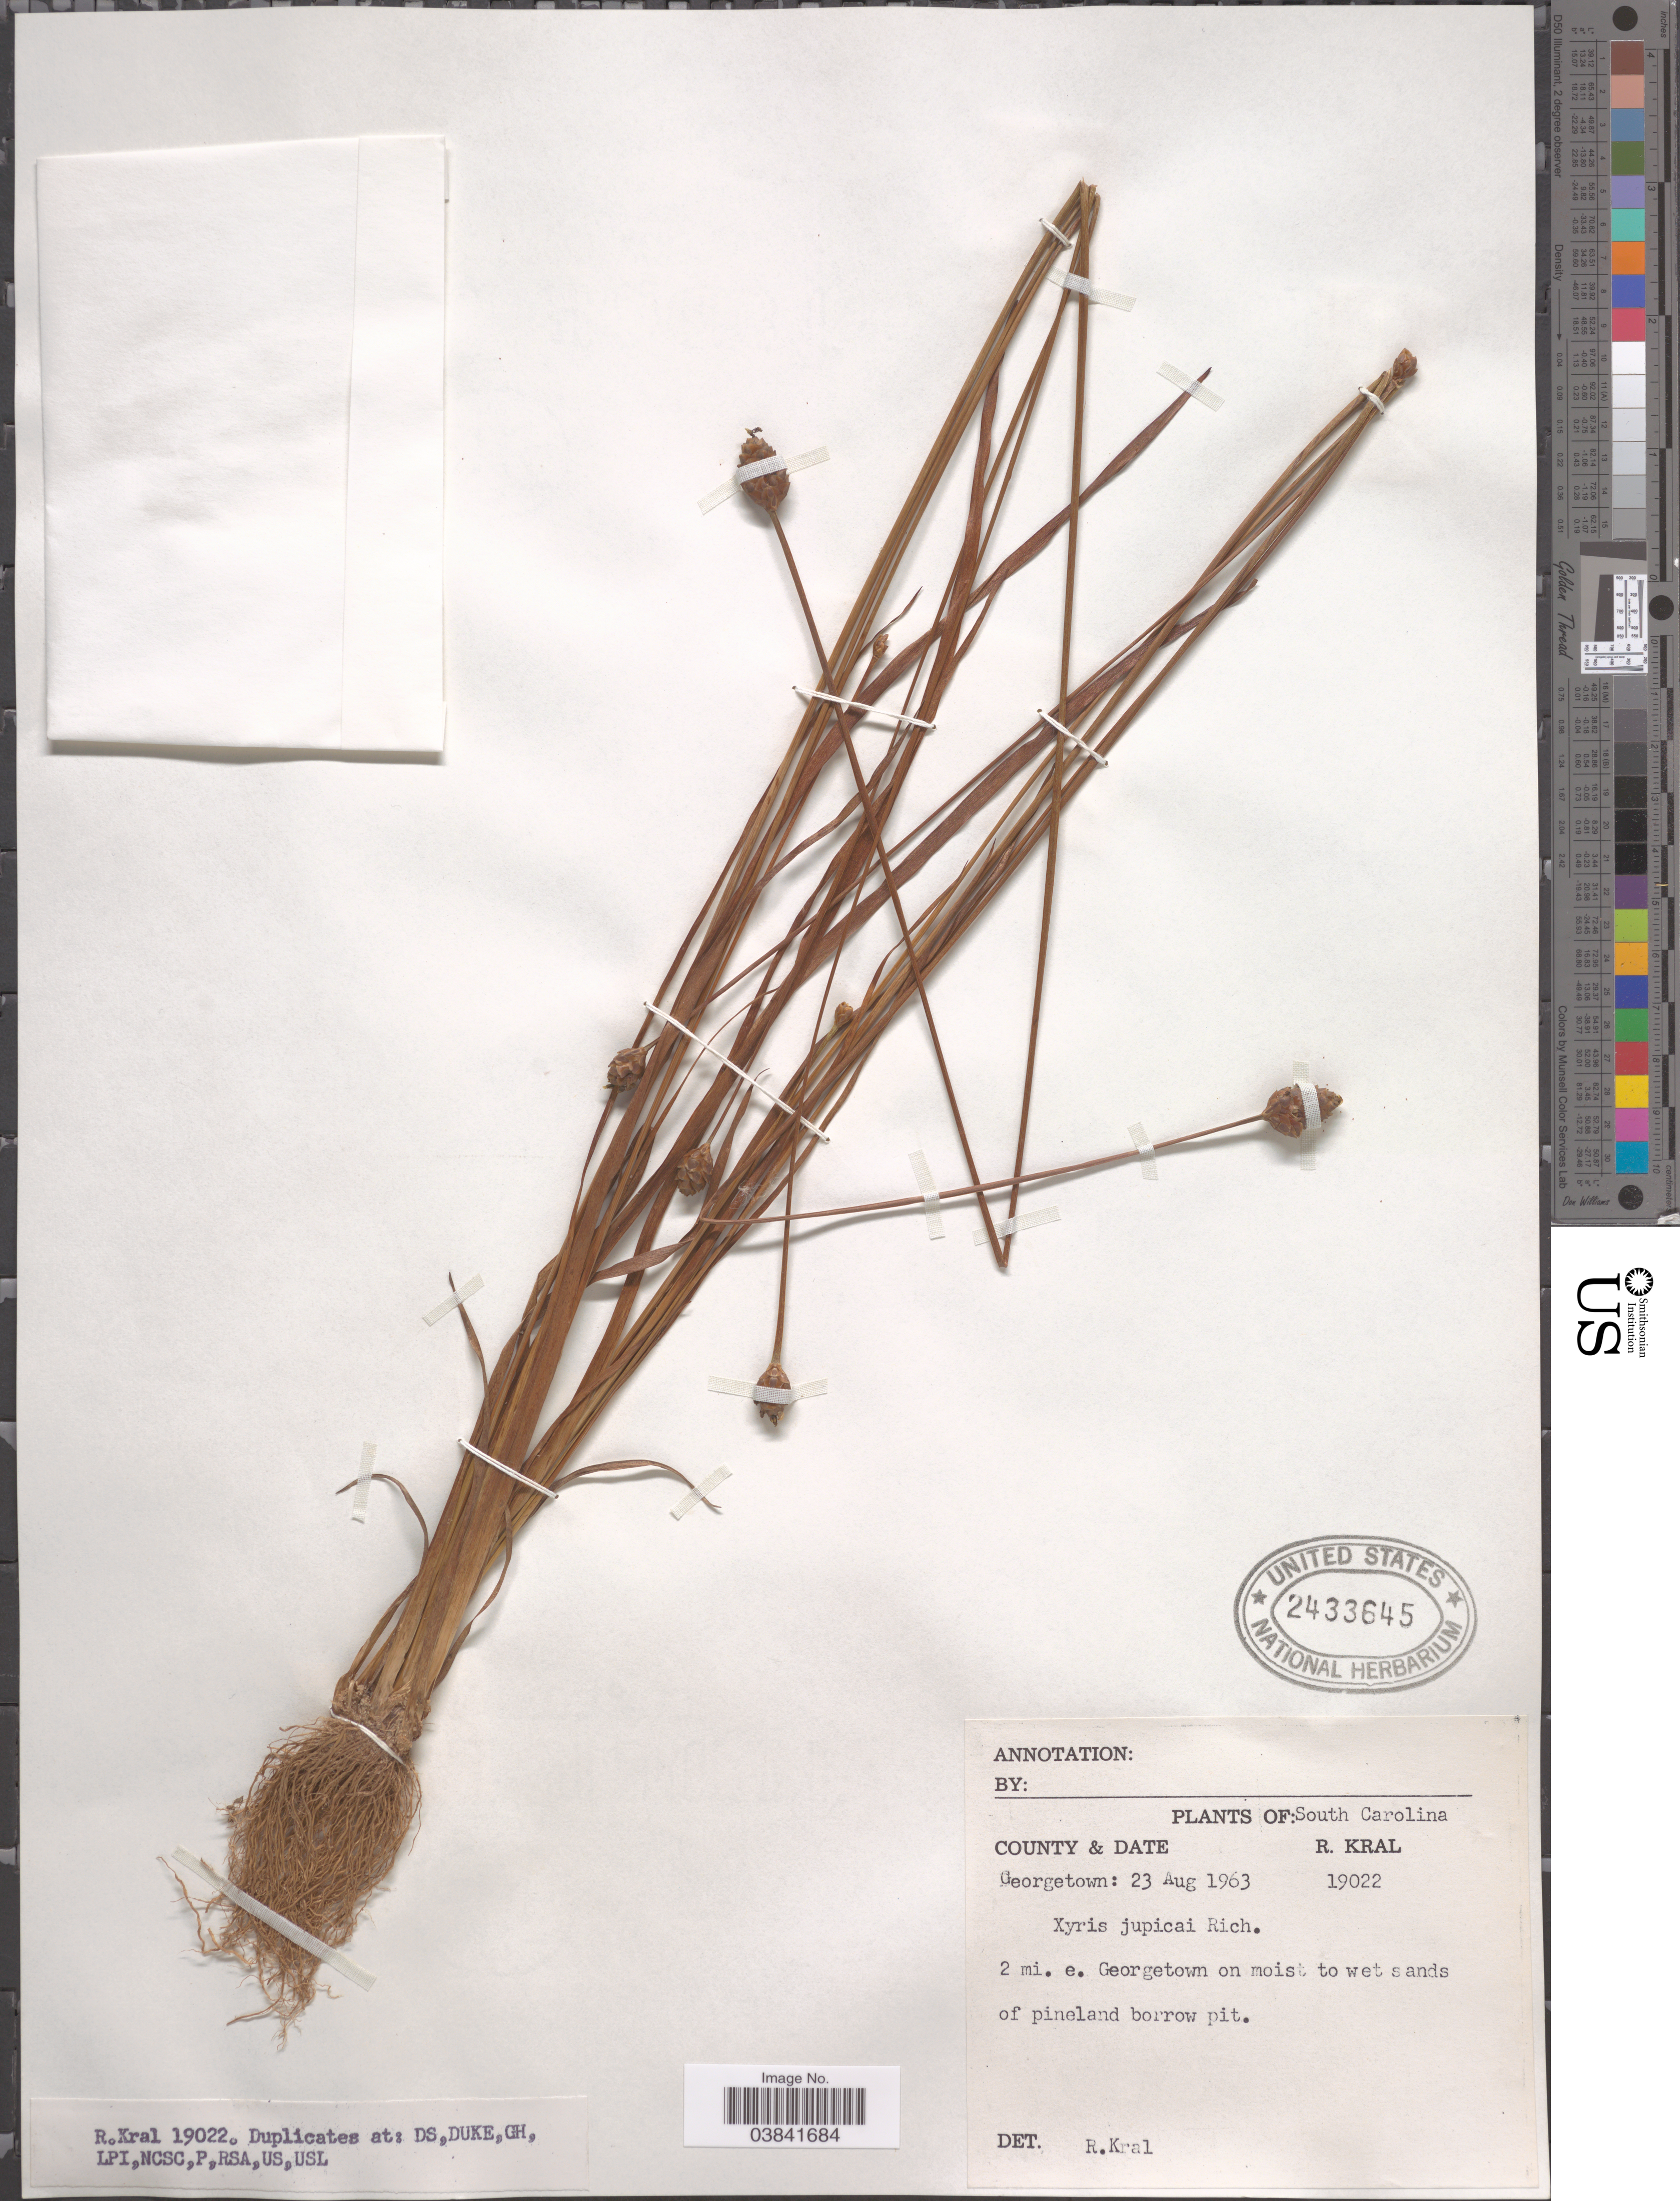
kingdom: Plantae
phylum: Tracheophyta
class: Liliopsida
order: Poales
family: Xyridaceae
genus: Xyris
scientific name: Xyris jupicai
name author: Rich.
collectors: R. Kral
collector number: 19022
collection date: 1963-08-23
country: United States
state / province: South Carolina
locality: County Georgetown. 2 mi. e. Georgetown.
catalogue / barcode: US 2433645